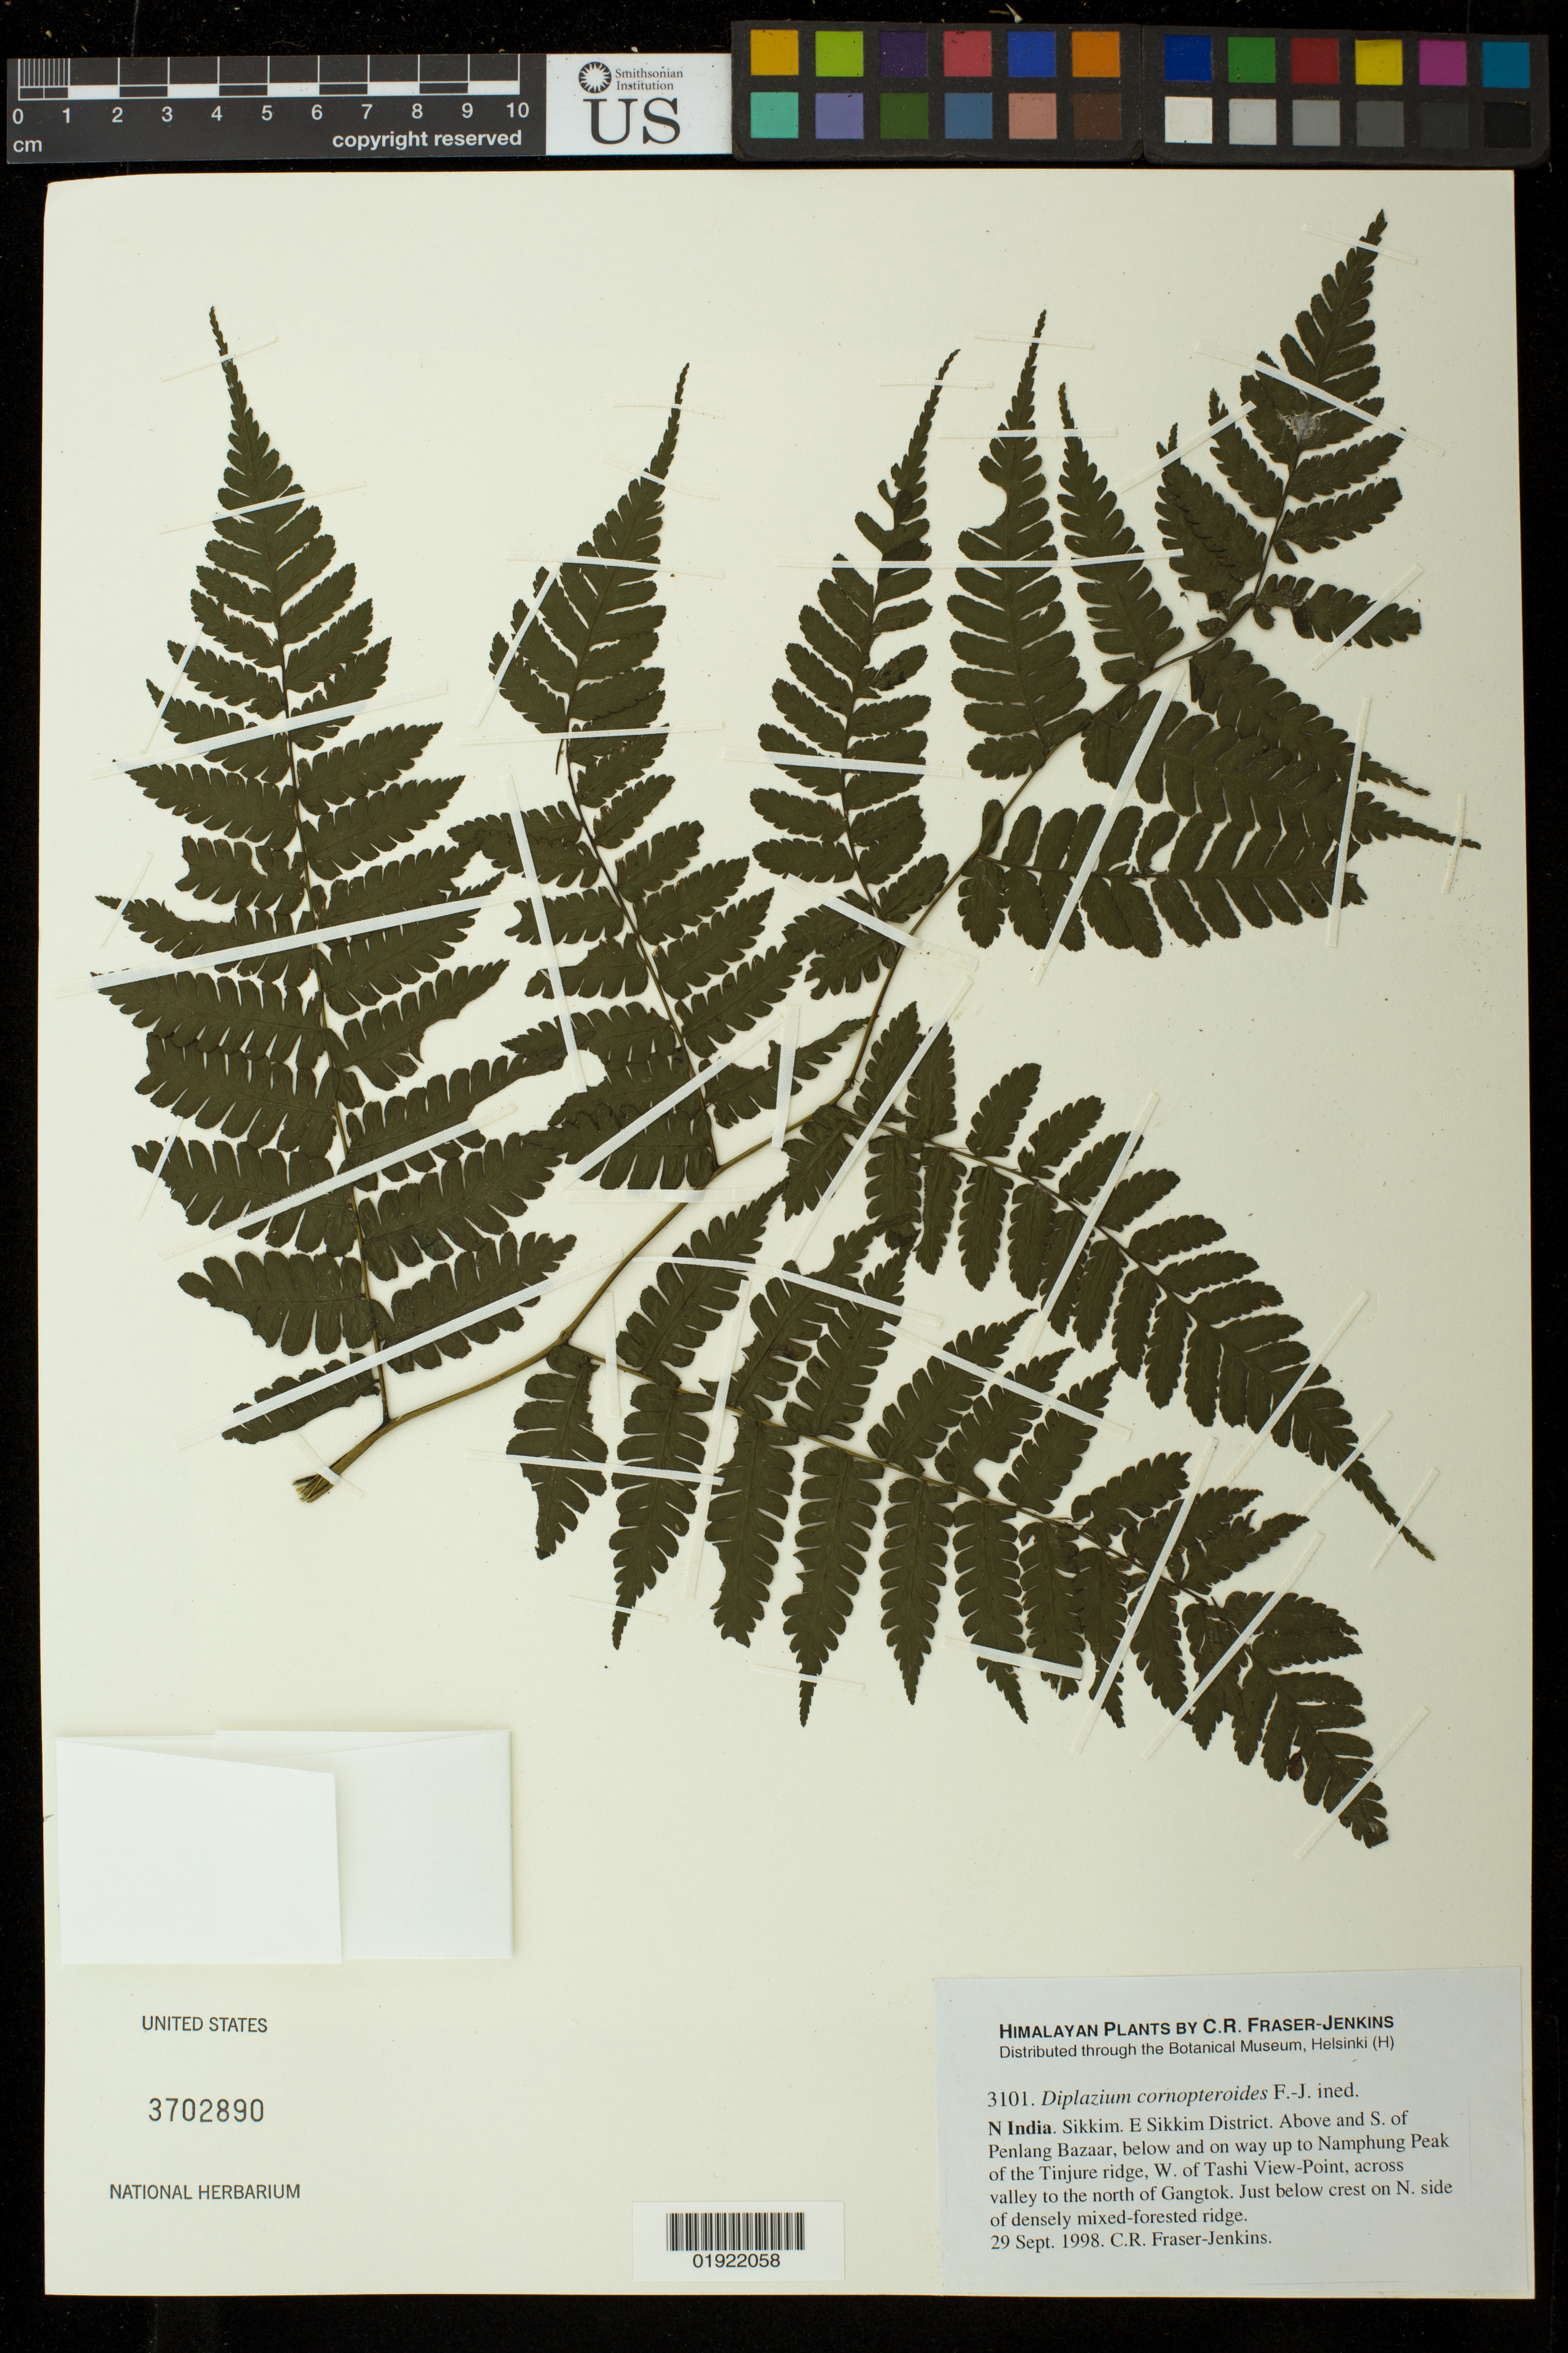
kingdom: Plantae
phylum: Tracheophyta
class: Polypodiopsida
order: Polypodiales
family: Athyriaceae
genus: Diplazium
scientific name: Diplazium cornopteroides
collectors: C. R. Fraser-Jenkins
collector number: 3101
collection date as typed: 29 Sept. 1998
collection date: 1998-09-29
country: India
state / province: Sikkim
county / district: East Sikkim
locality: Above and S. of Penlang Bazaar, below and on way up to Namphung Peak of the Tinjure ridge, W. of Tashi View-Point, across valley to the north of Gangtok. Just below crest on N. side of densely mixed-forested ridge.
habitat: densley mixed-forested ridge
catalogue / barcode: US 3702890